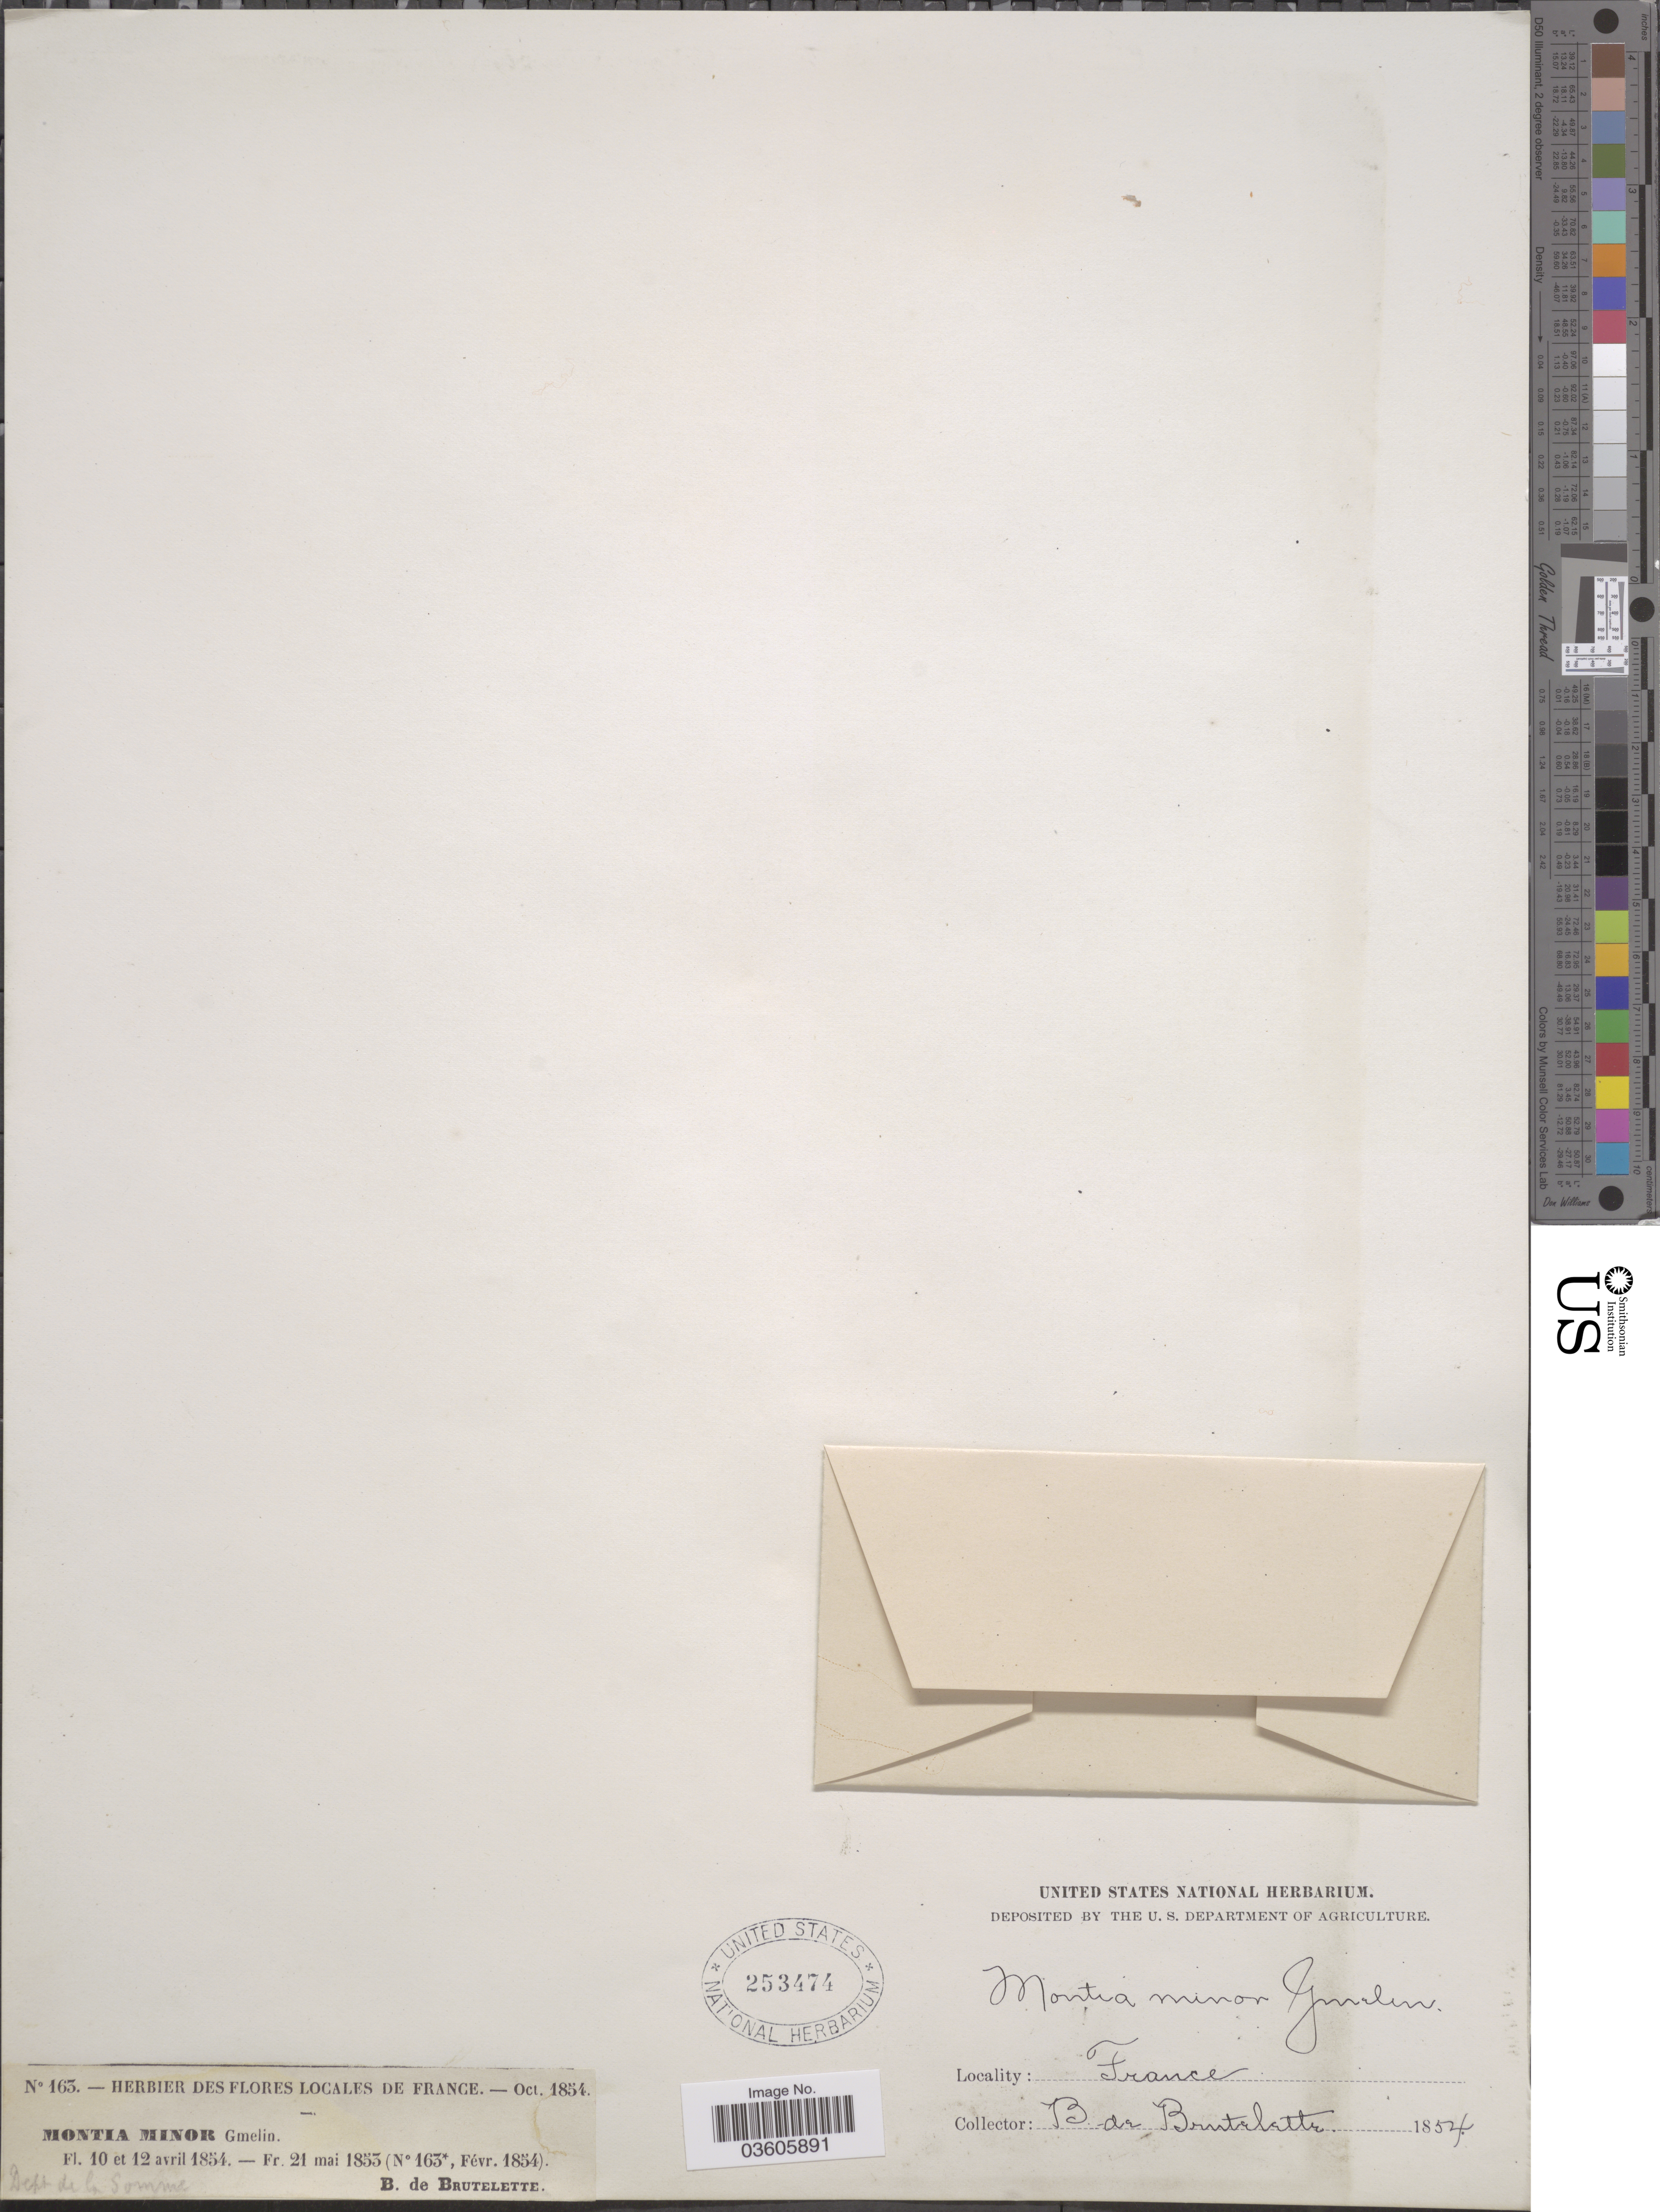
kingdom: Plantae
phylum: Tracheophyta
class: Magnoliopsida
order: Caryophyllales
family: Montiaceae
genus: Montia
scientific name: Montia minor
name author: C.C. Gmel.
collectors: B. Brutelette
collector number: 163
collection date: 1853-05-21/1854-04-12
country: France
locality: Dept. de la Somme.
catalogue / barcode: US 253474